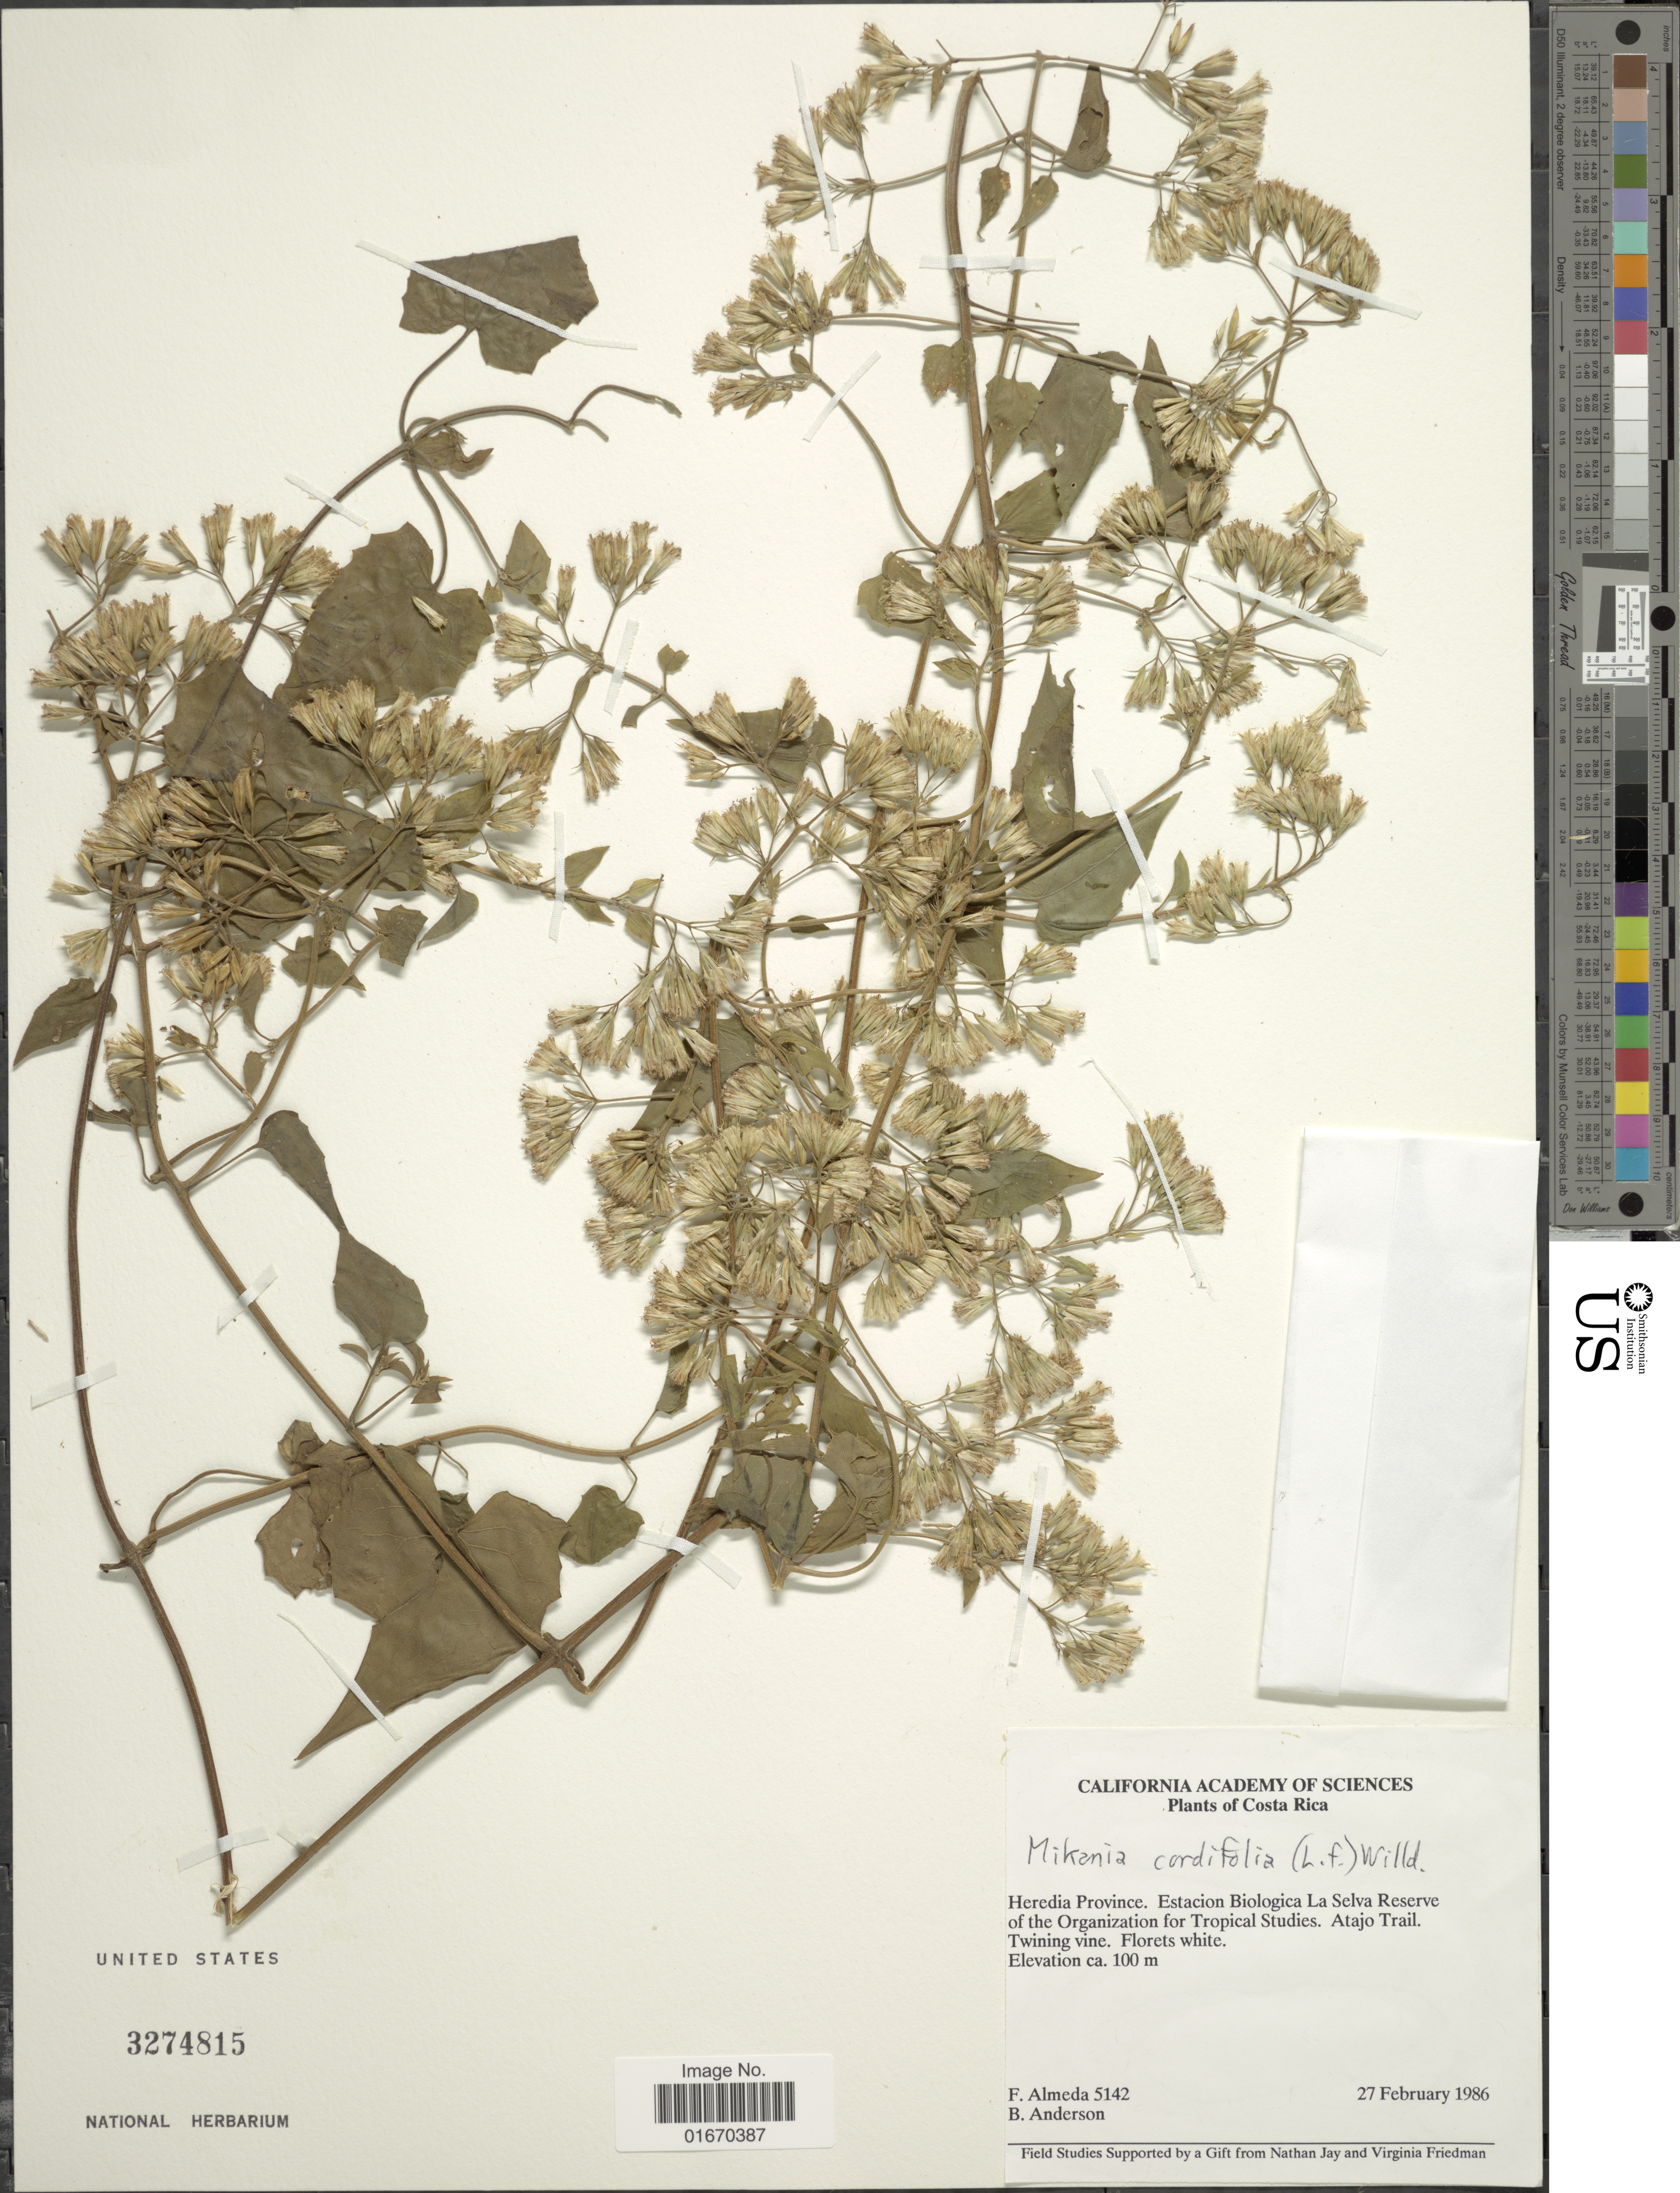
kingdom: Plantae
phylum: Tracheophyta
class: Magnoliopsida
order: Asterales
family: Asteraceae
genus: Mikania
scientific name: Mikania cordifolia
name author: Kunth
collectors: F. Almeda & B. Anderson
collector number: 5142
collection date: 1986-02-27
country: Costa Rica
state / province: Heredia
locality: Estacion Biologica La Selva Reserve of the Organization for Tropical Studies, Atajo Trail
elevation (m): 100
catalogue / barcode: US 3274815